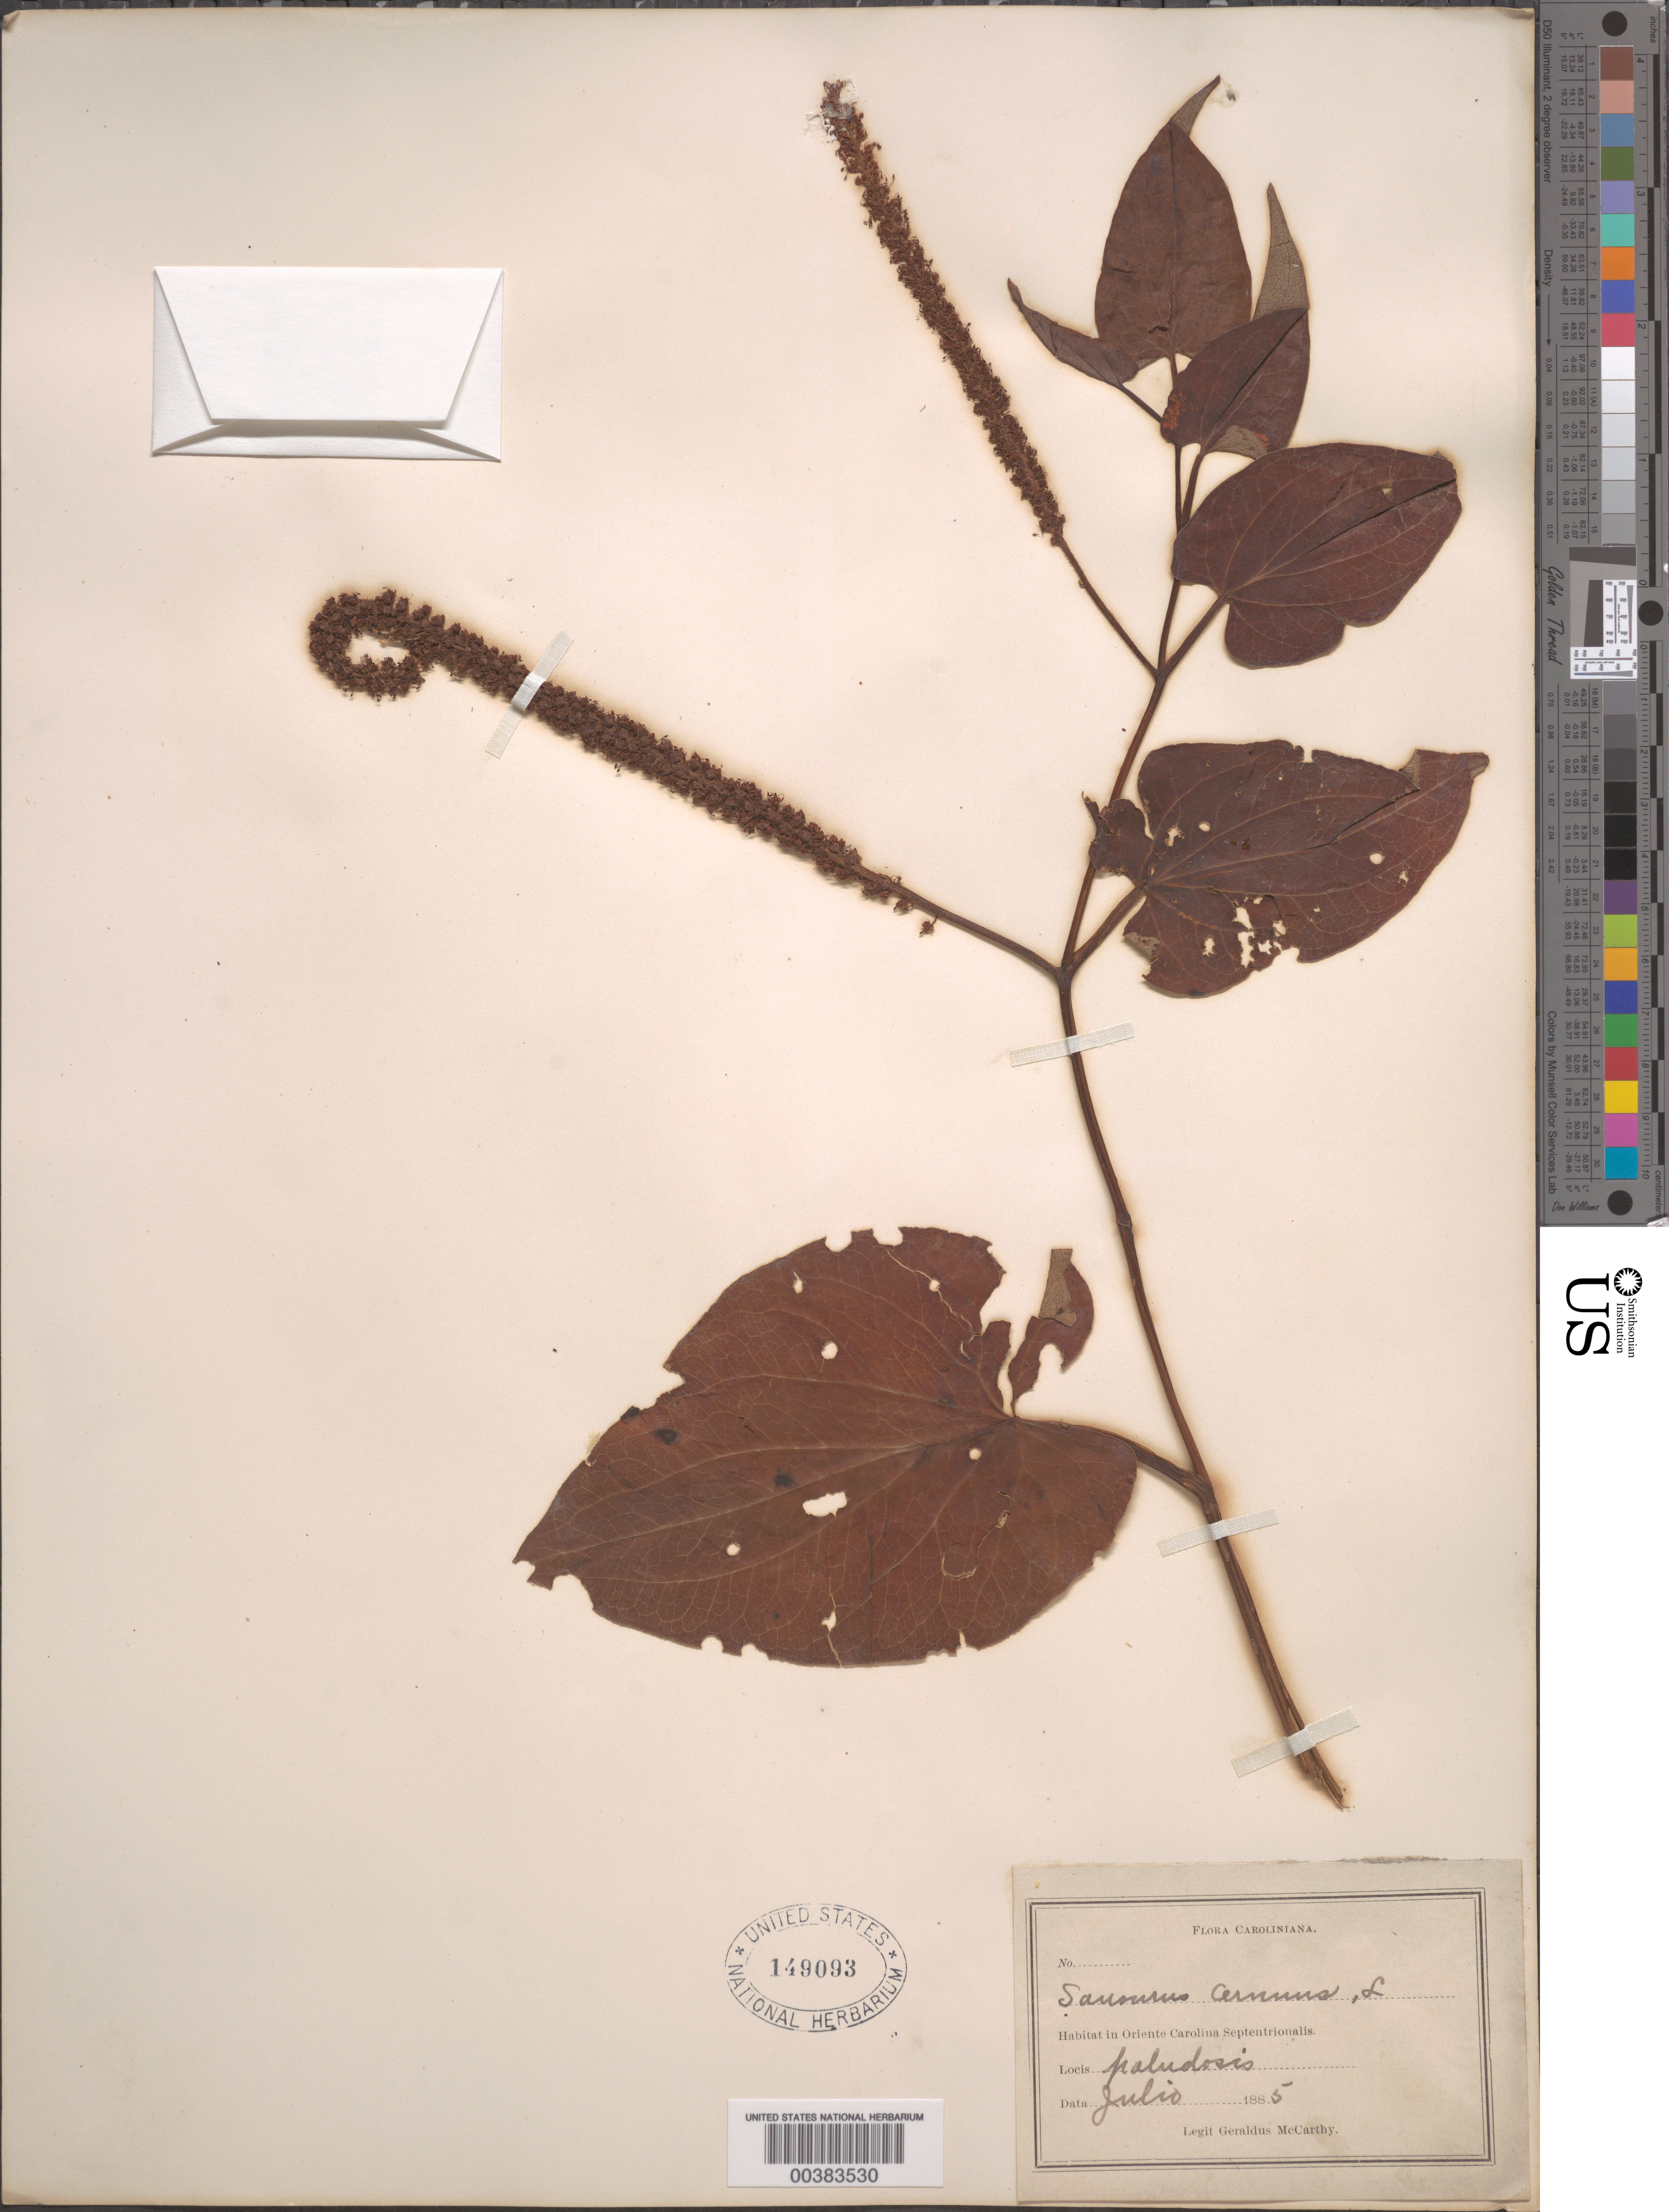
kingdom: Plantae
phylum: Tracheophyta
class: Magnoliopsida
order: Piperales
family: Saururaceae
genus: Saururus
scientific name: Saururus cernuus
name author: L.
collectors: G. M. Mccarthy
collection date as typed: Jul 1885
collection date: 1885-07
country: United States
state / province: North Carolina / South Carolina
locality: Eastern carolinas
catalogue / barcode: US 149093